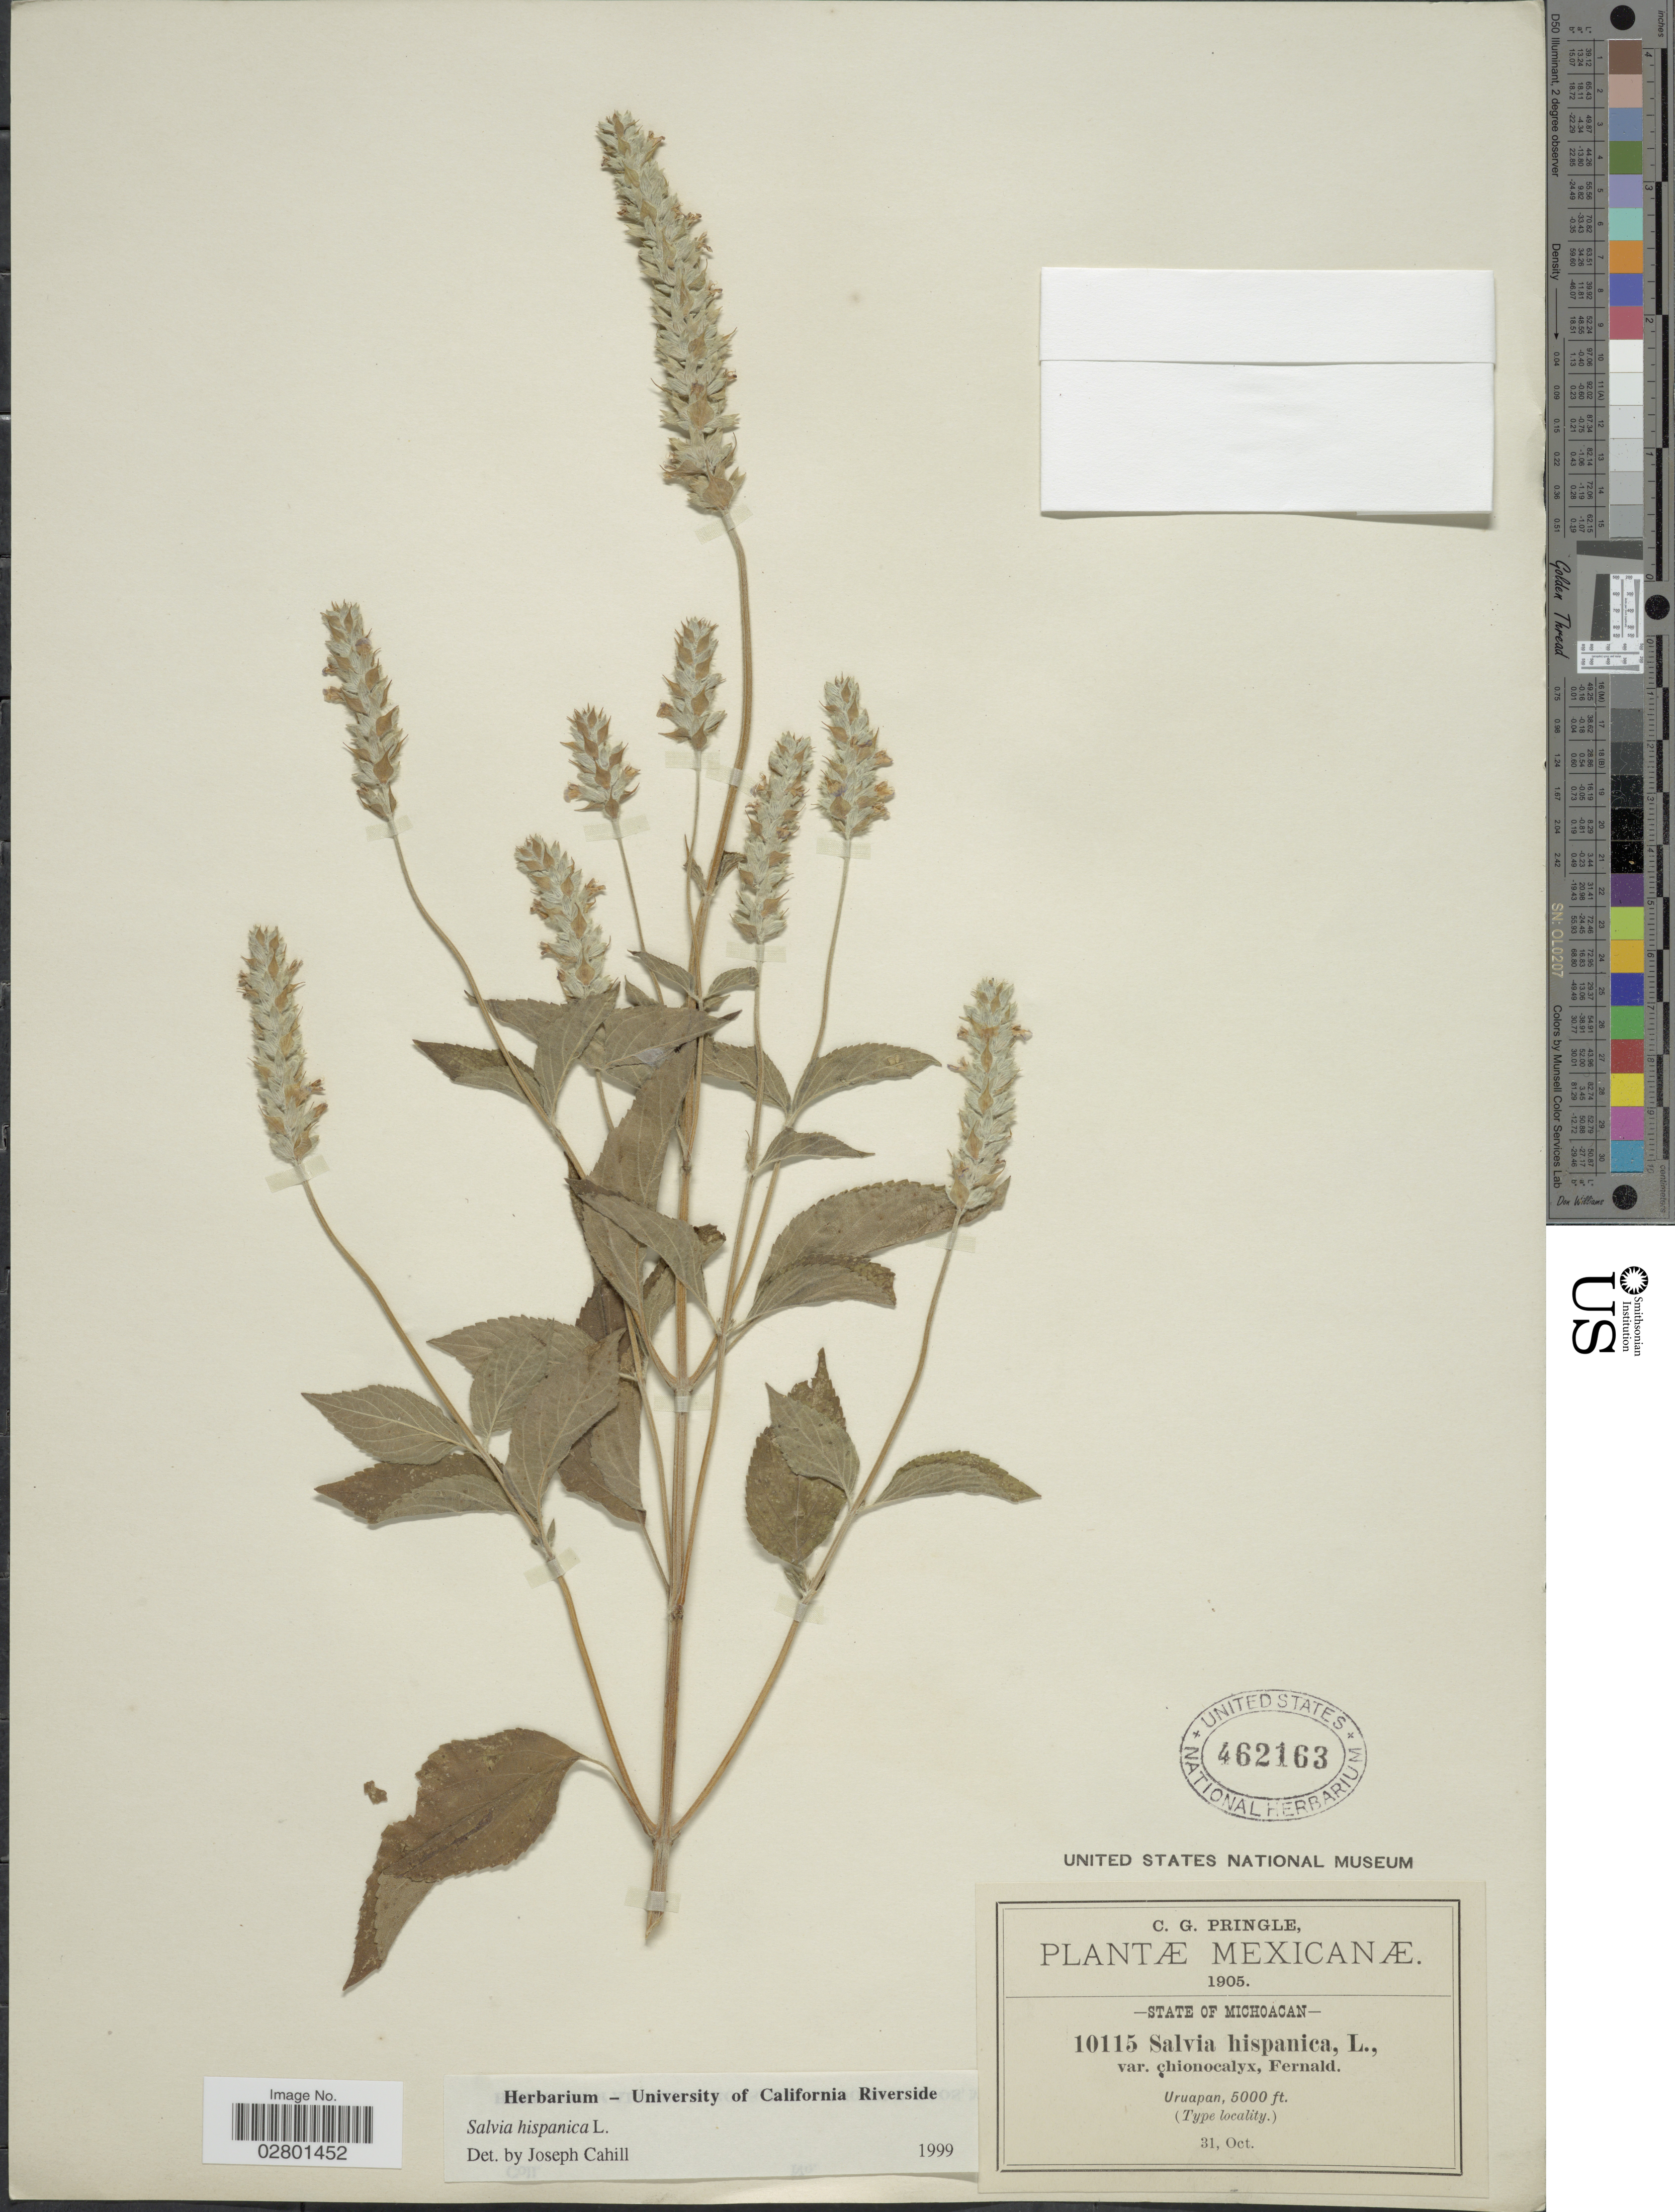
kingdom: Plantae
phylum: Tracheophyta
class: Magnoliopsida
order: Lamiales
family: Lamiaceae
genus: Salvia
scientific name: Salvia hispanica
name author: L.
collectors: C. G. Pringle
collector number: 10115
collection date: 1905-10-31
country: Mexico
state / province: Michoacán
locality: Uruapan.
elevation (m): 1524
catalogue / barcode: US 462163